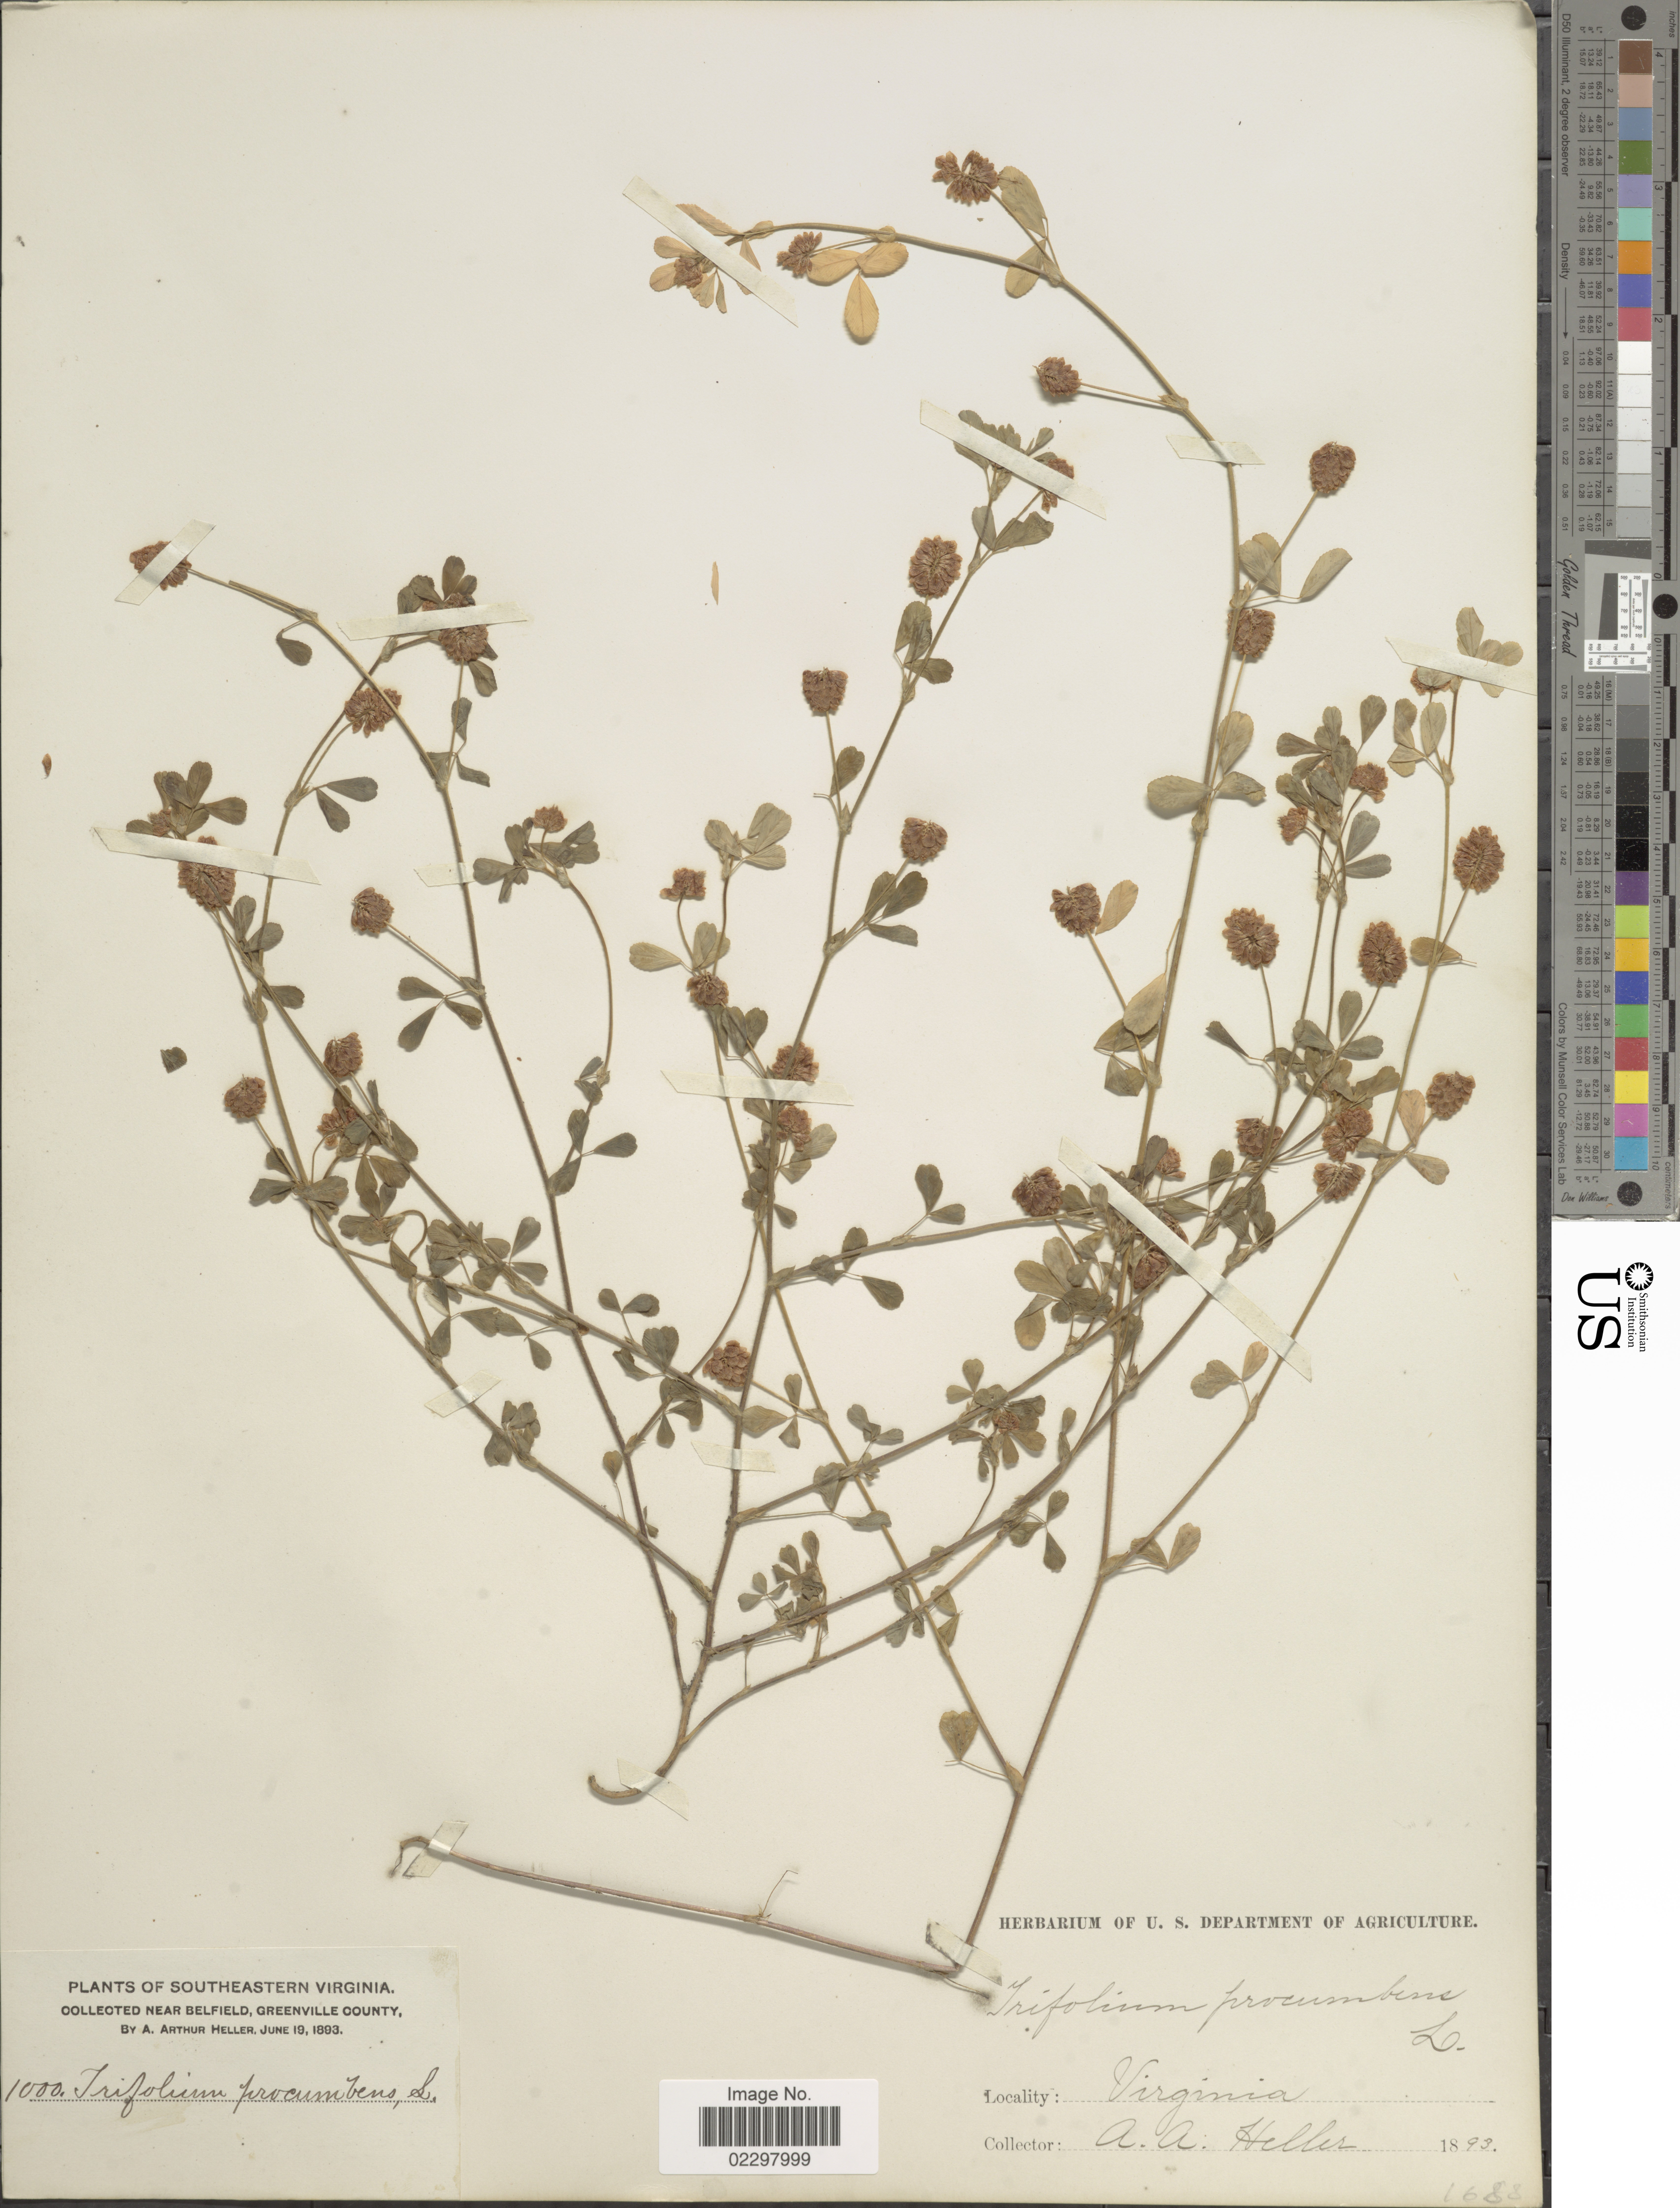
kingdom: Plantae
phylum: Tracheophyta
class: Magnoliopsida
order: Fabales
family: Fabaceae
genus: Trifolium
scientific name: Trifolium procumbens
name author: L.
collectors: A. A. Heller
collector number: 1000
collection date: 1893-06-19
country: United States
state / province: Virginia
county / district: Greensville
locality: Southeastern Virginia, near Belfield, Greenville County.